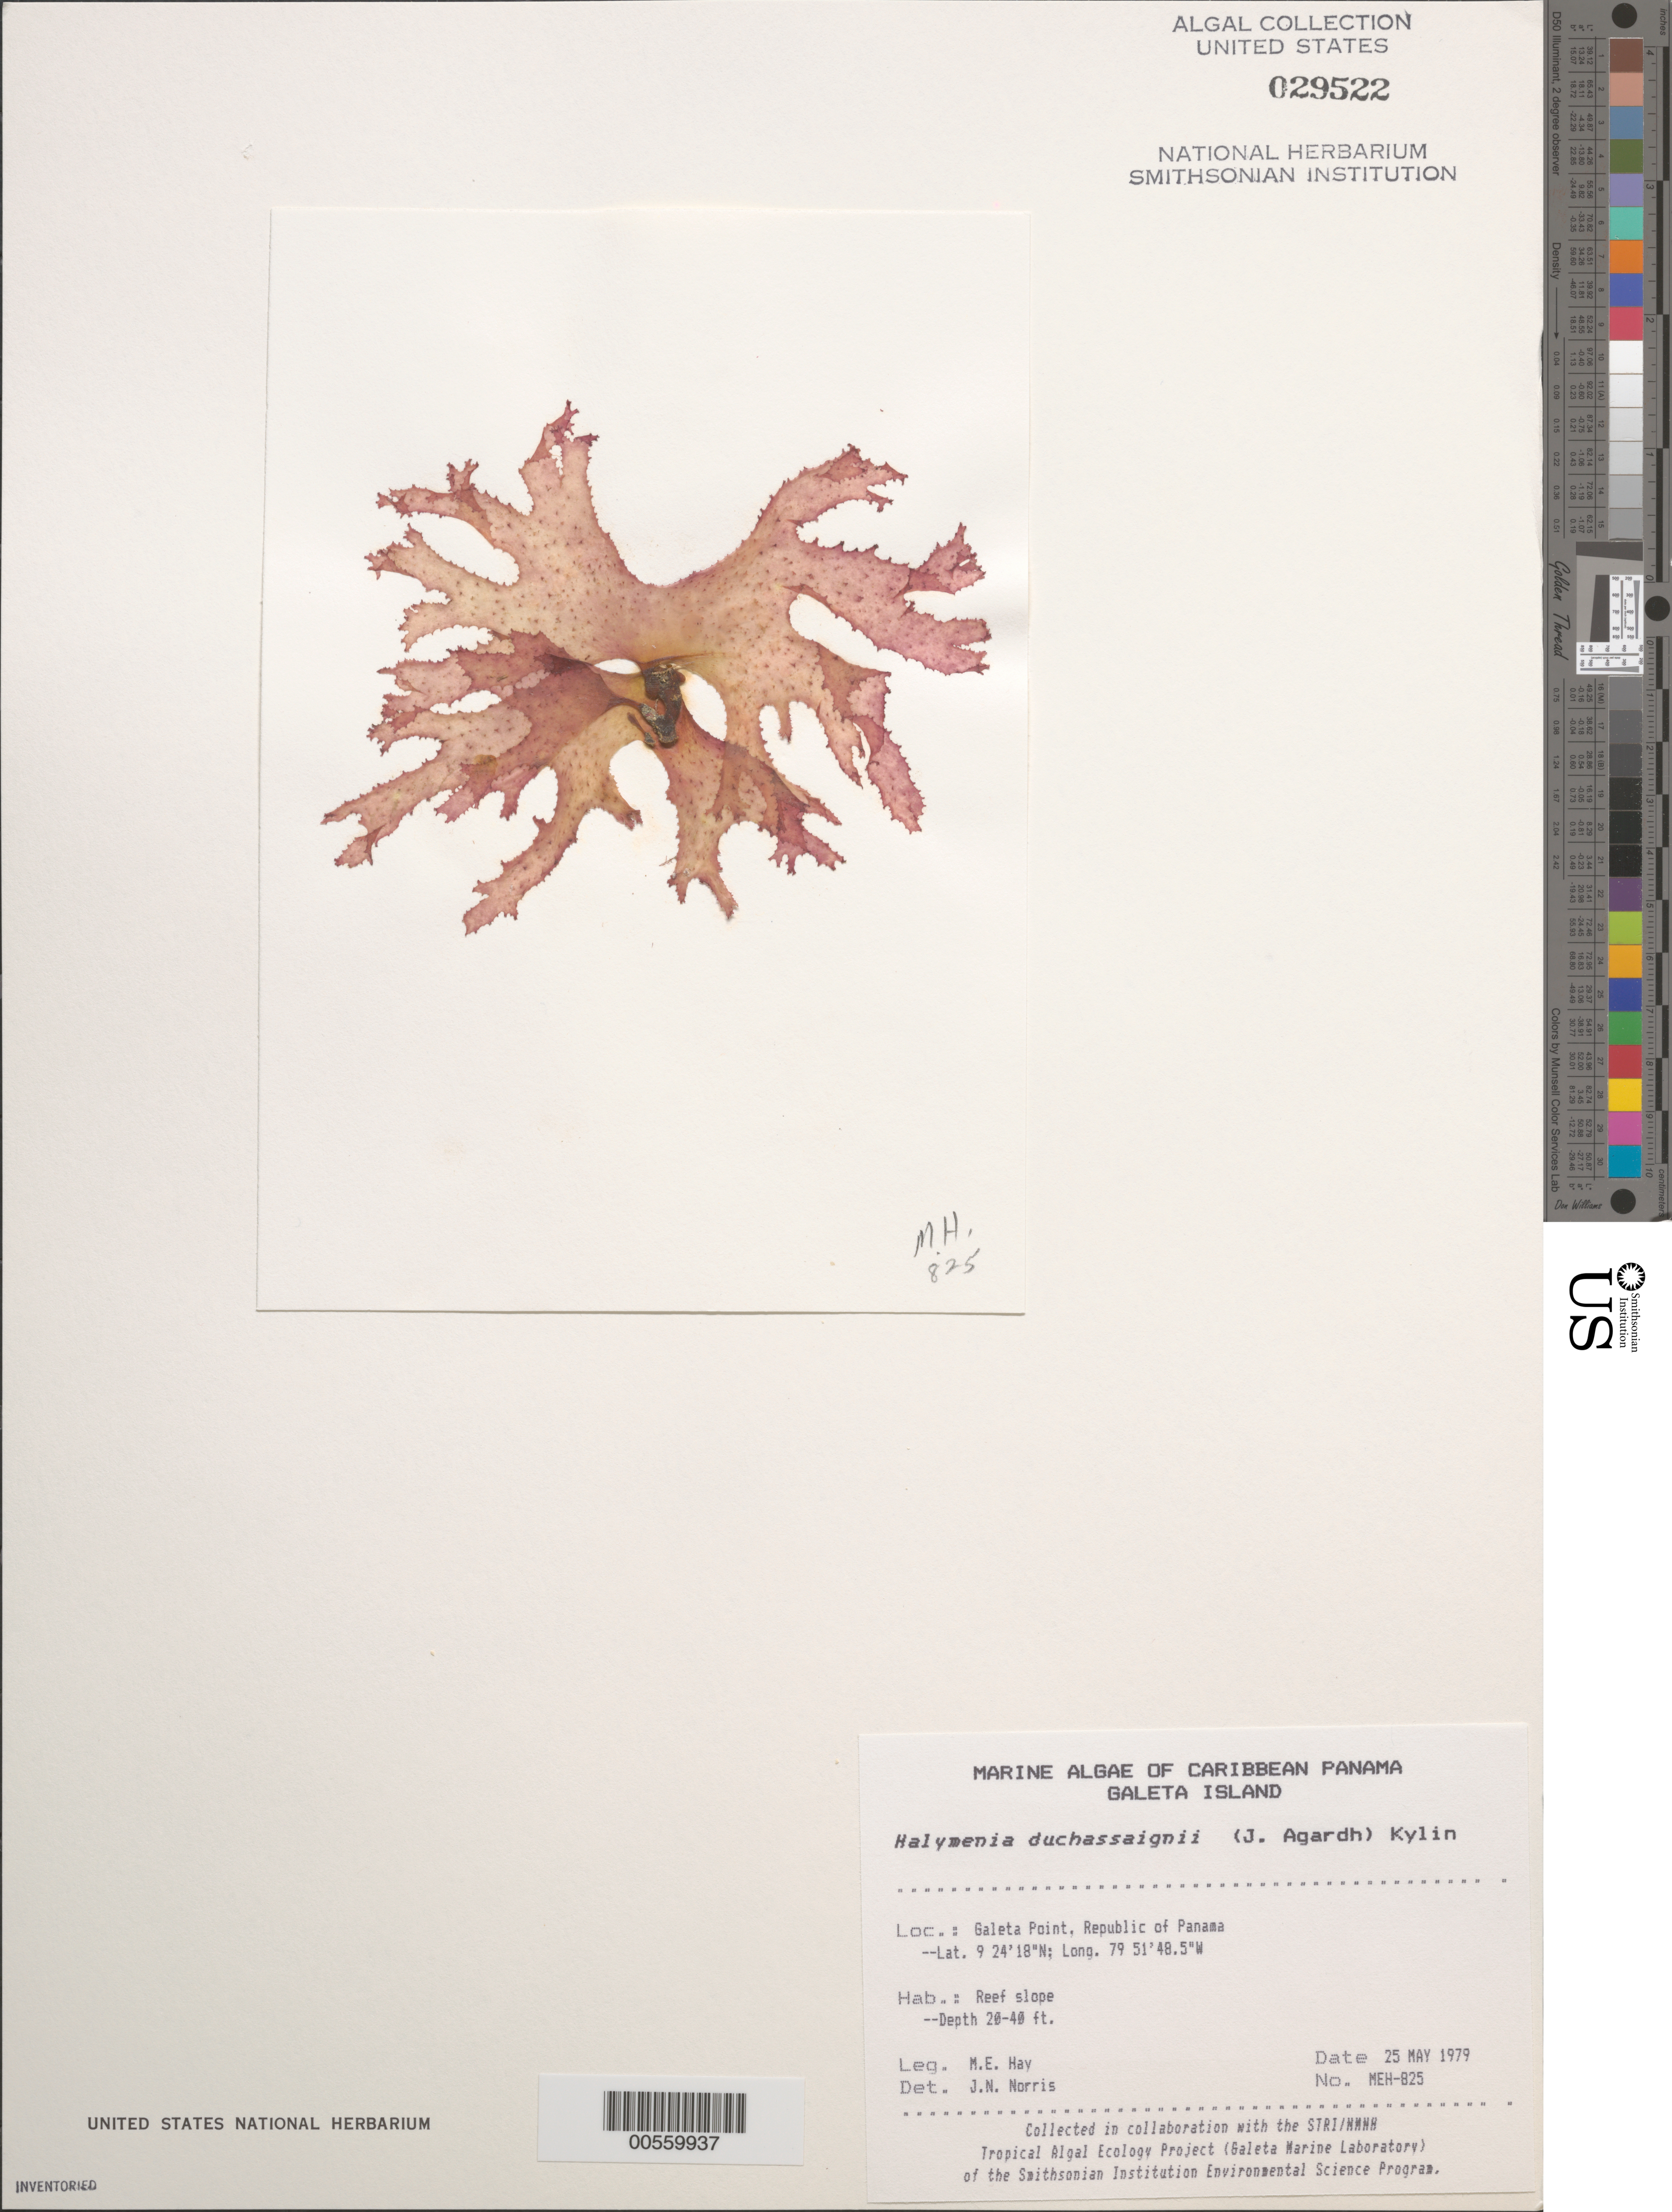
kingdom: Plantae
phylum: Rhodophyta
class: Florideophyceae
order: Halymeniales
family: Halymeniaceae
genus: Halymenia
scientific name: Halymenia duchassaignii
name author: (J. Agardh) Kylin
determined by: Norris, James N.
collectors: M. E. Hay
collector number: MEH-825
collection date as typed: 25 May 1979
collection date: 1979-05-25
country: Panama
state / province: Colón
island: Galeta Island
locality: Galeta Point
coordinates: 9 24' 18" N, 79 51' 48.5" W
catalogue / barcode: US 29522